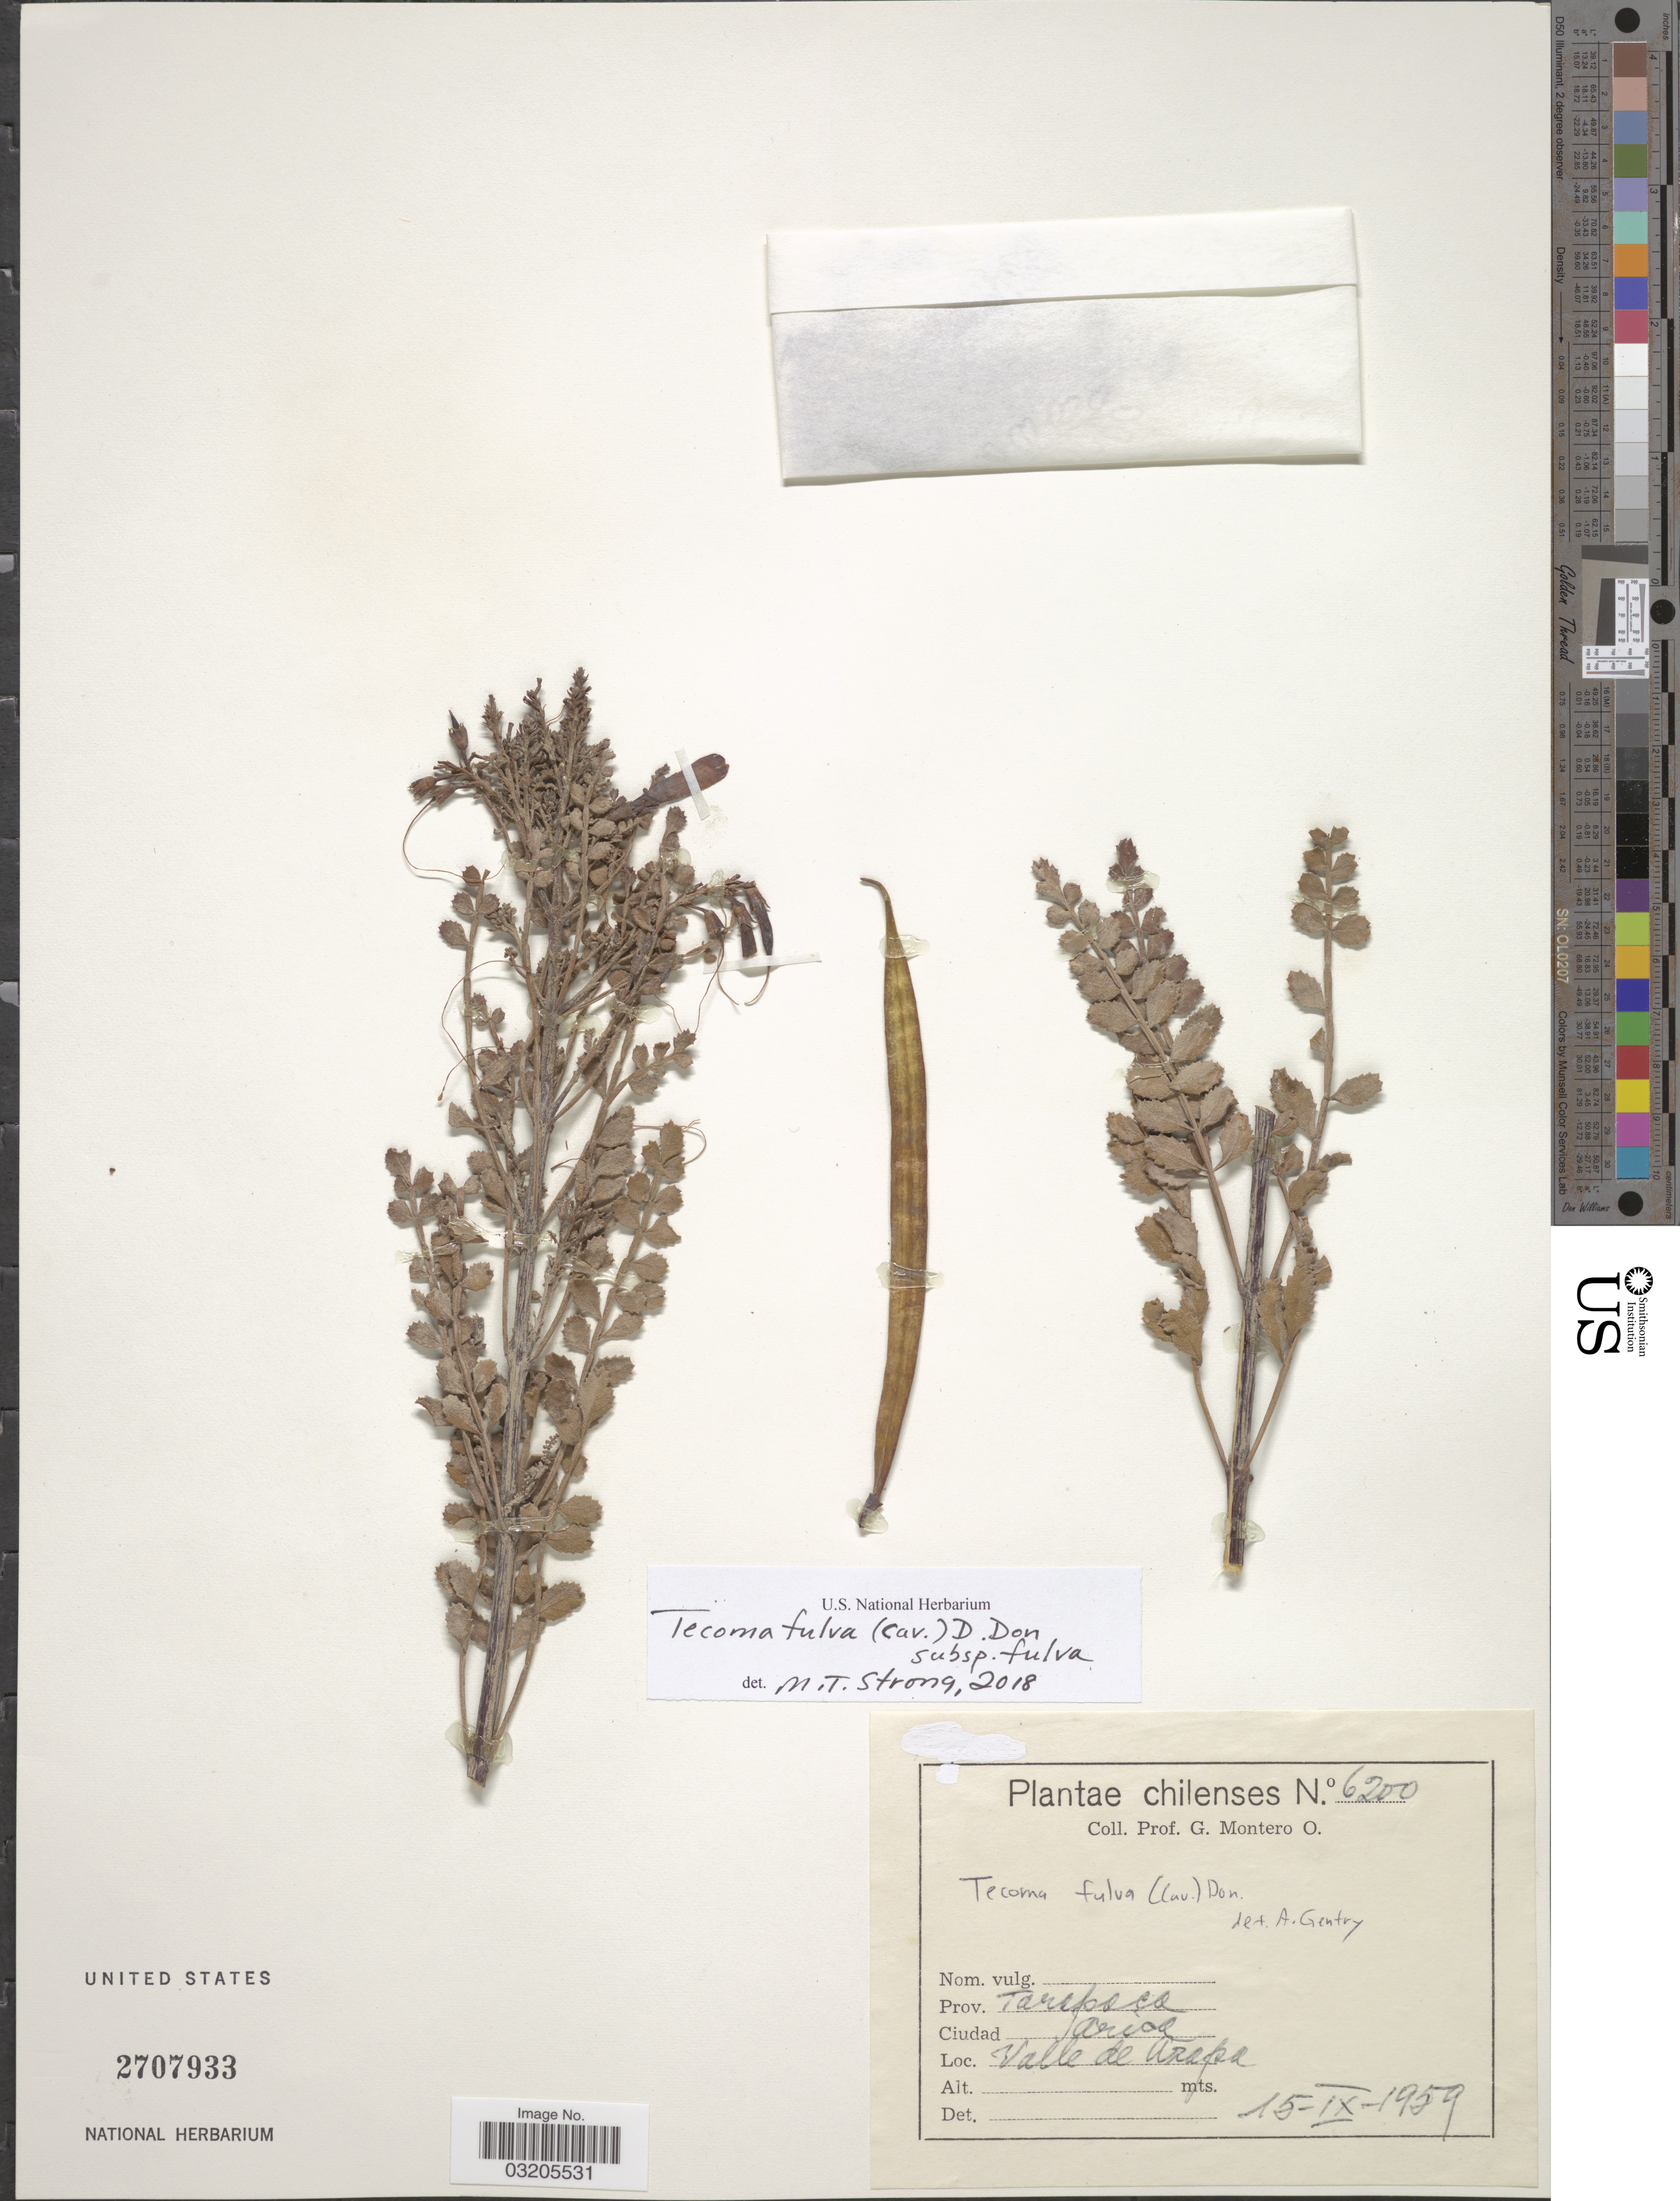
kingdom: Plantae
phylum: Tracheophyta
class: Magnoliopsida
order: Lamiales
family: Bignoniaceae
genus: Tecoma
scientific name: Tecoma fulva subsp. fulva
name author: (Cav.) G. Don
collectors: G. Montero O.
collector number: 6200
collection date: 1959-09-15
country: Chile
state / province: Tarapacá (I)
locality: Ciudad Arica. Valle de Azapa.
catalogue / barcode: US 2707933